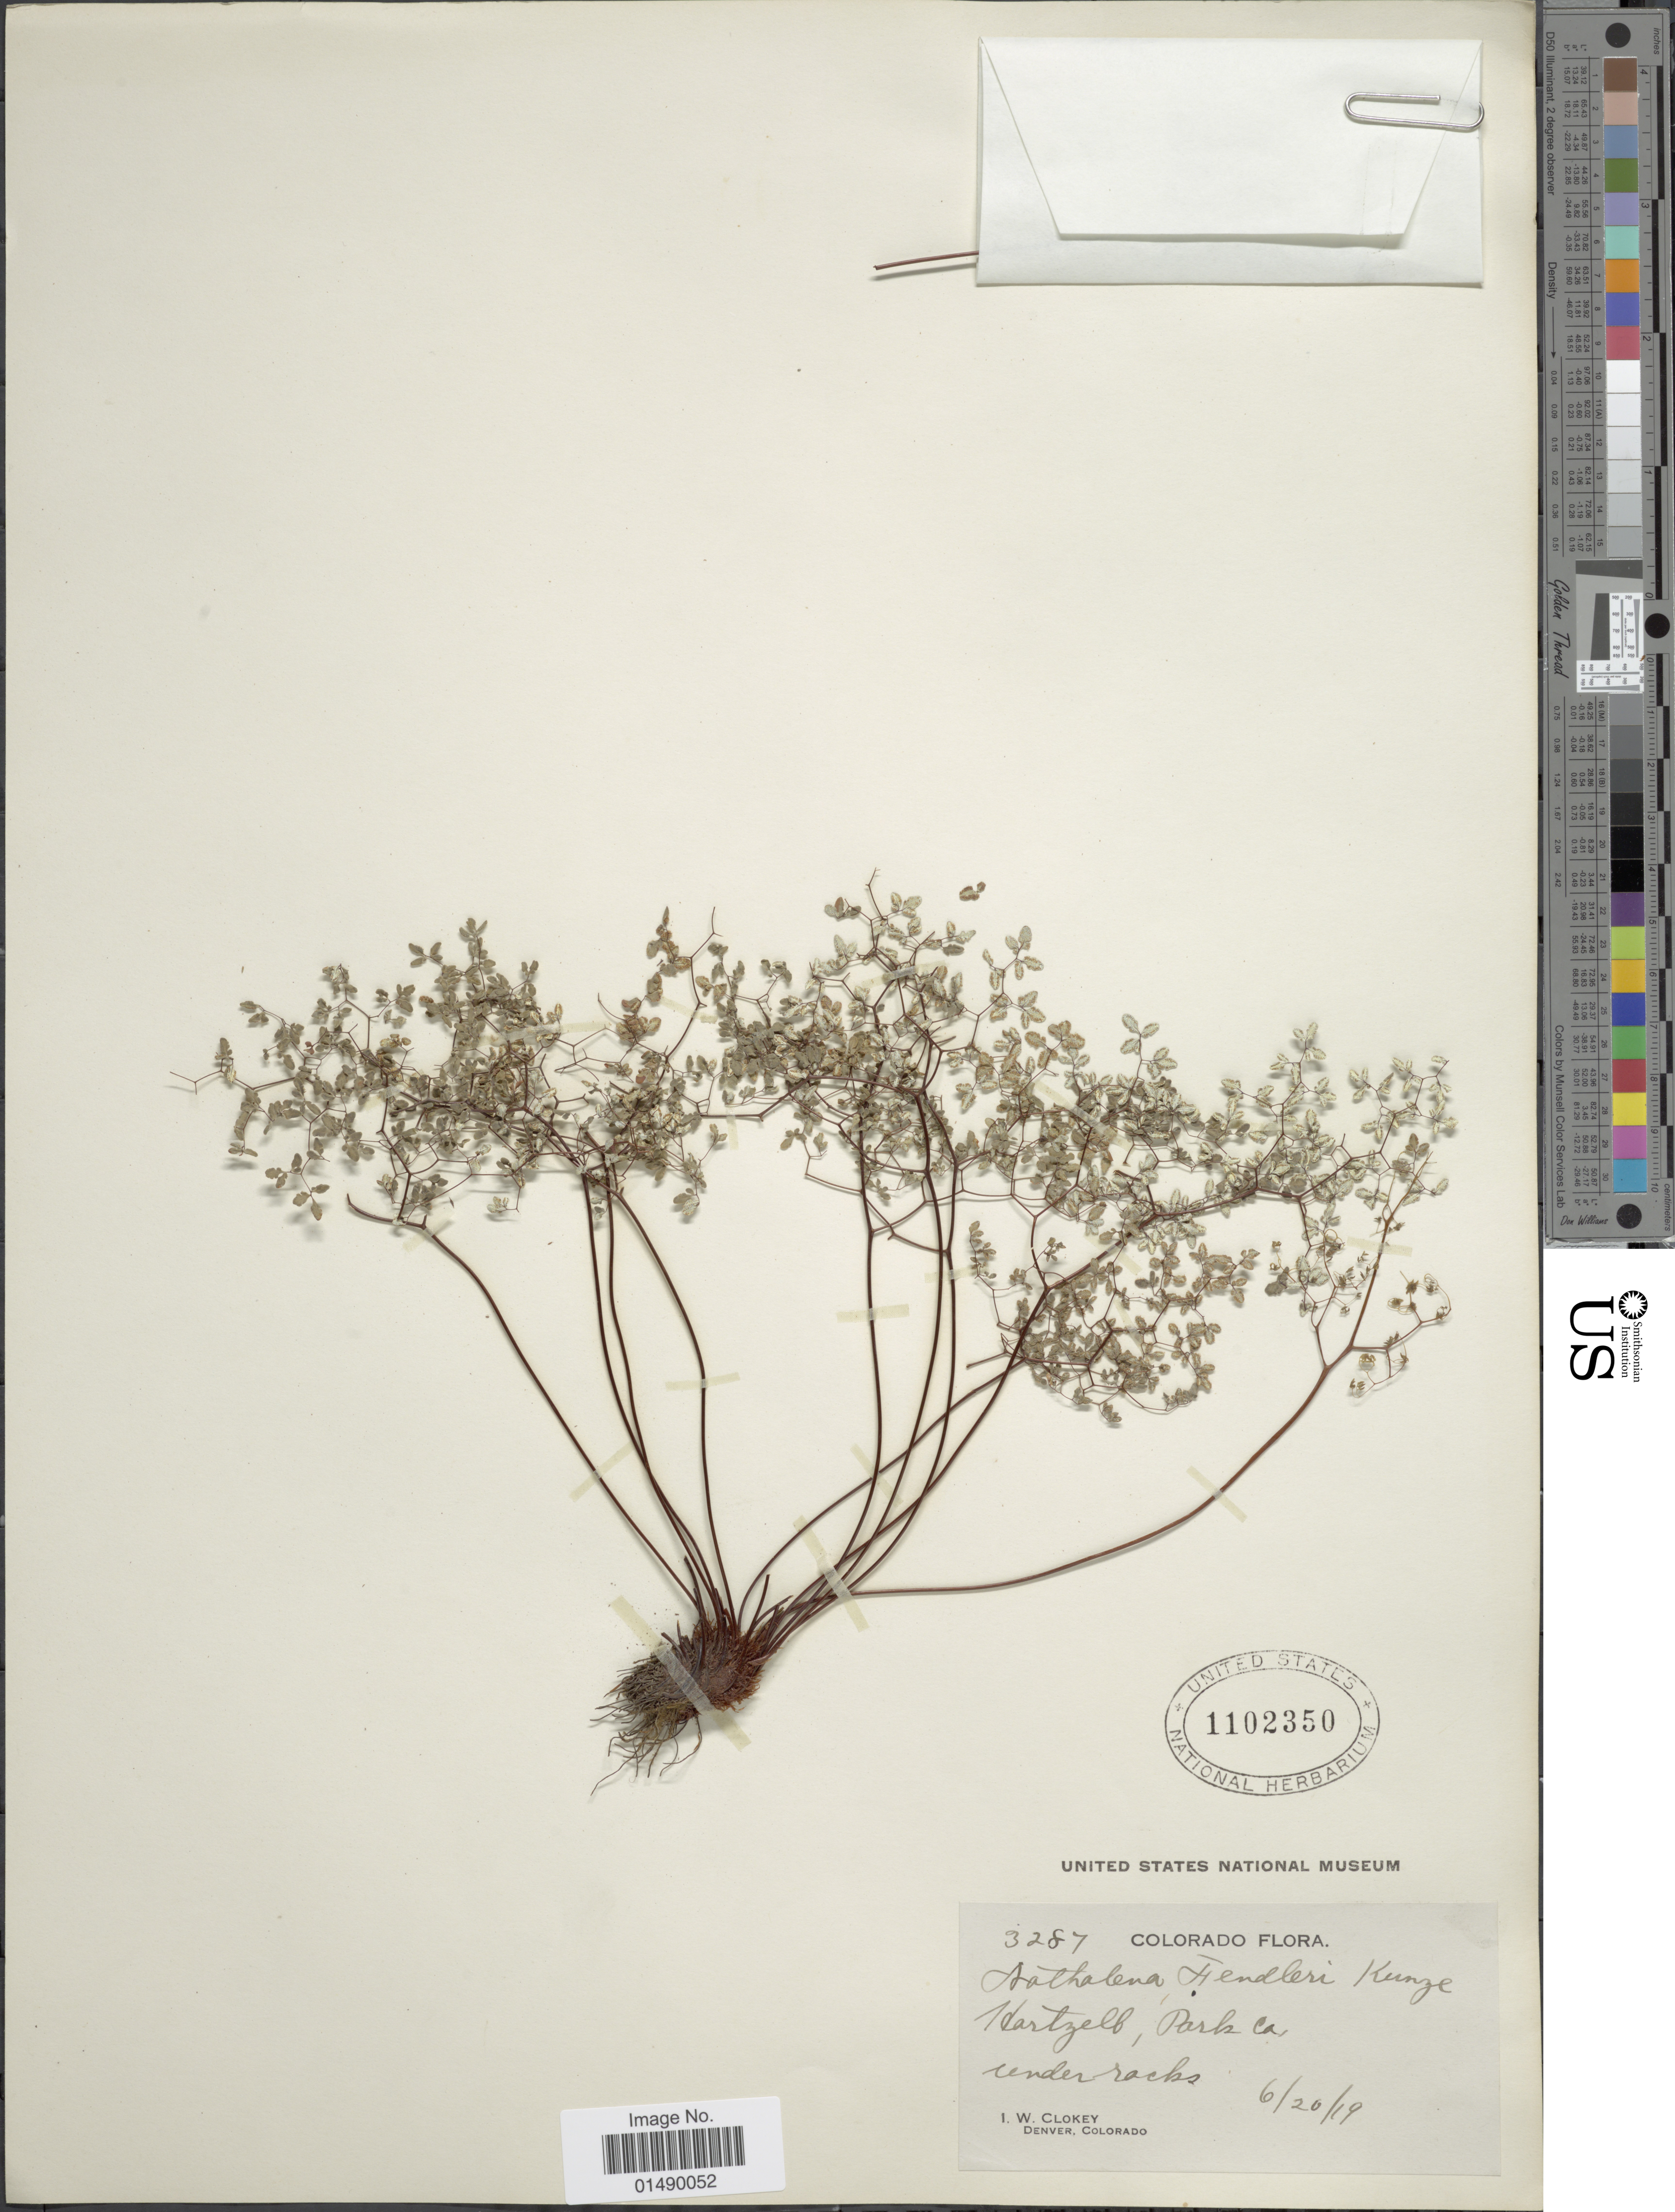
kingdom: Plantae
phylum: Tracheophyta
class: Polypodiopsida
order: Polypodiales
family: Pteridaceae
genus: Argyrochosma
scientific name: Argyrochosma fendleri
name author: (Kunze) Windham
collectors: I. W. Clokey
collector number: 3287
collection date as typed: Transcribed d/m/y: 20/6/19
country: United States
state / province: Colorado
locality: Colorado, Hartgell, Park Co.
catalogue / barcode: US 1102350